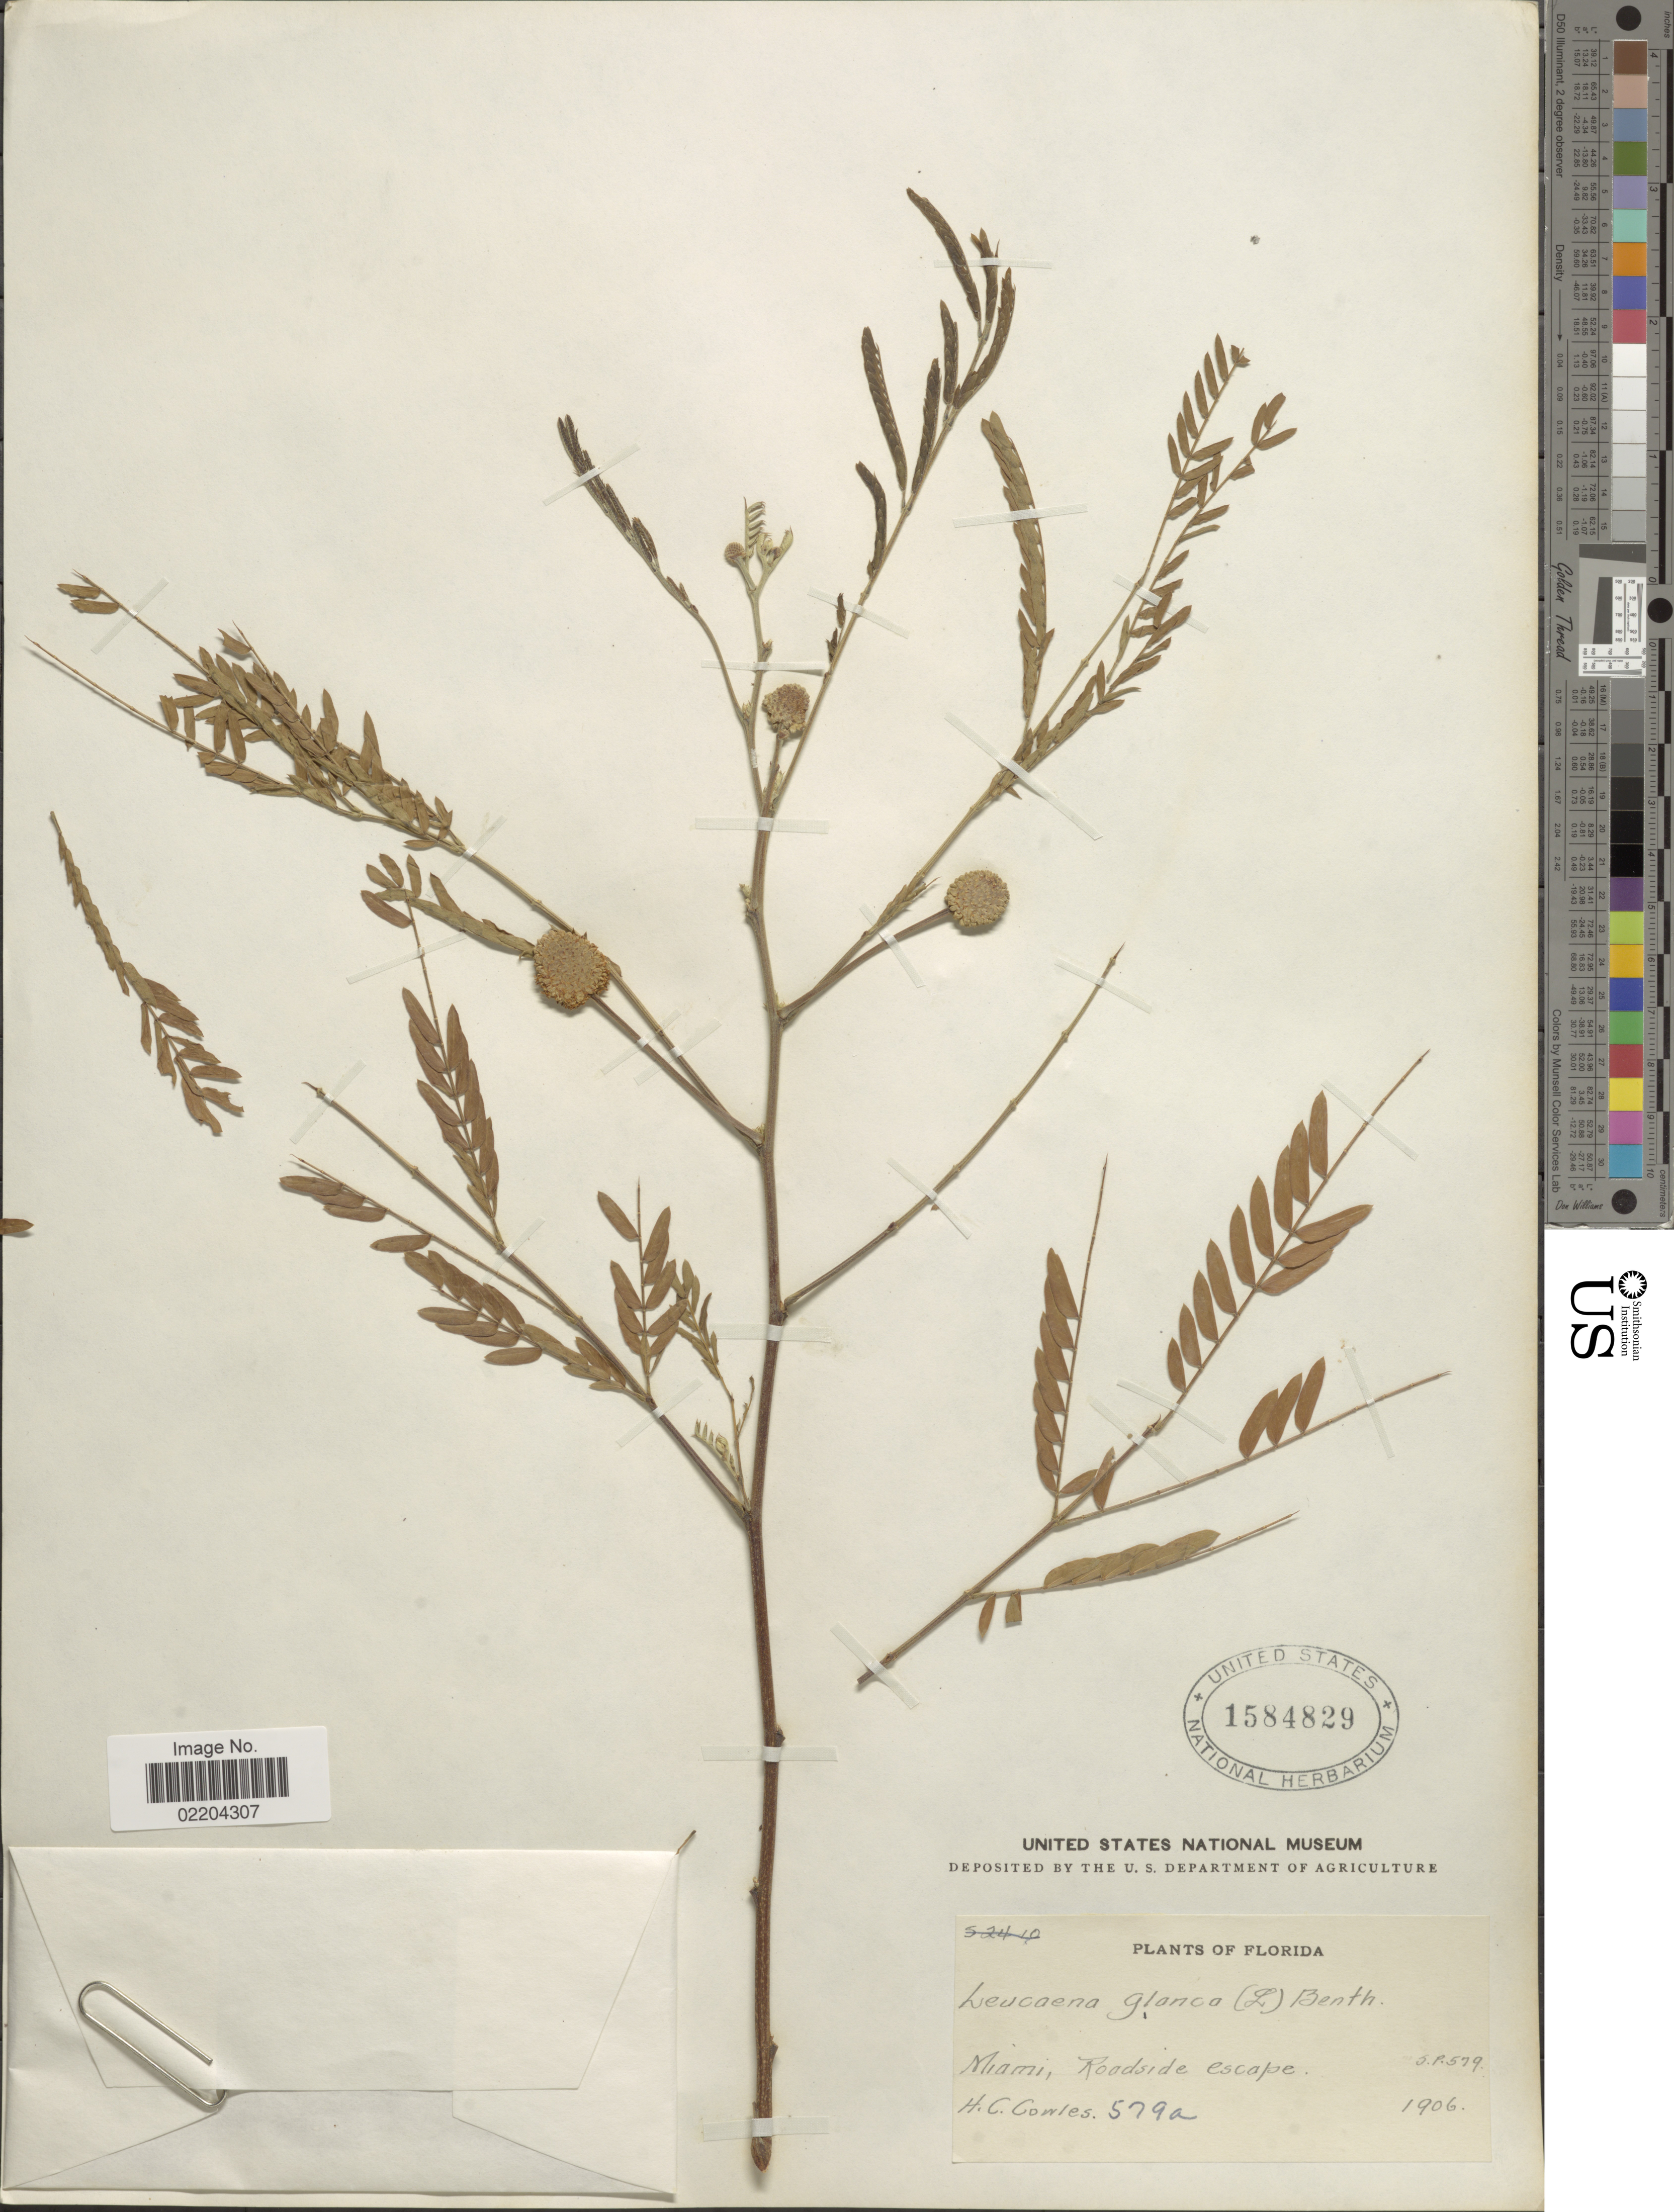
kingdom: Plantae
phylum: Tracheophyta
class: Magnoliopsida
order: Fabales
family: Fabaceae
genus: Leucaena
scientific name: Leucaena glauca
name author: (L.) Benth.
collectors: H. Cowles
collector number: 579a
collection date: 1906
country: United States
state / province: Florida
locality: Miami, Roadise escape, Florida.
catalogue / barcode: US 1584829